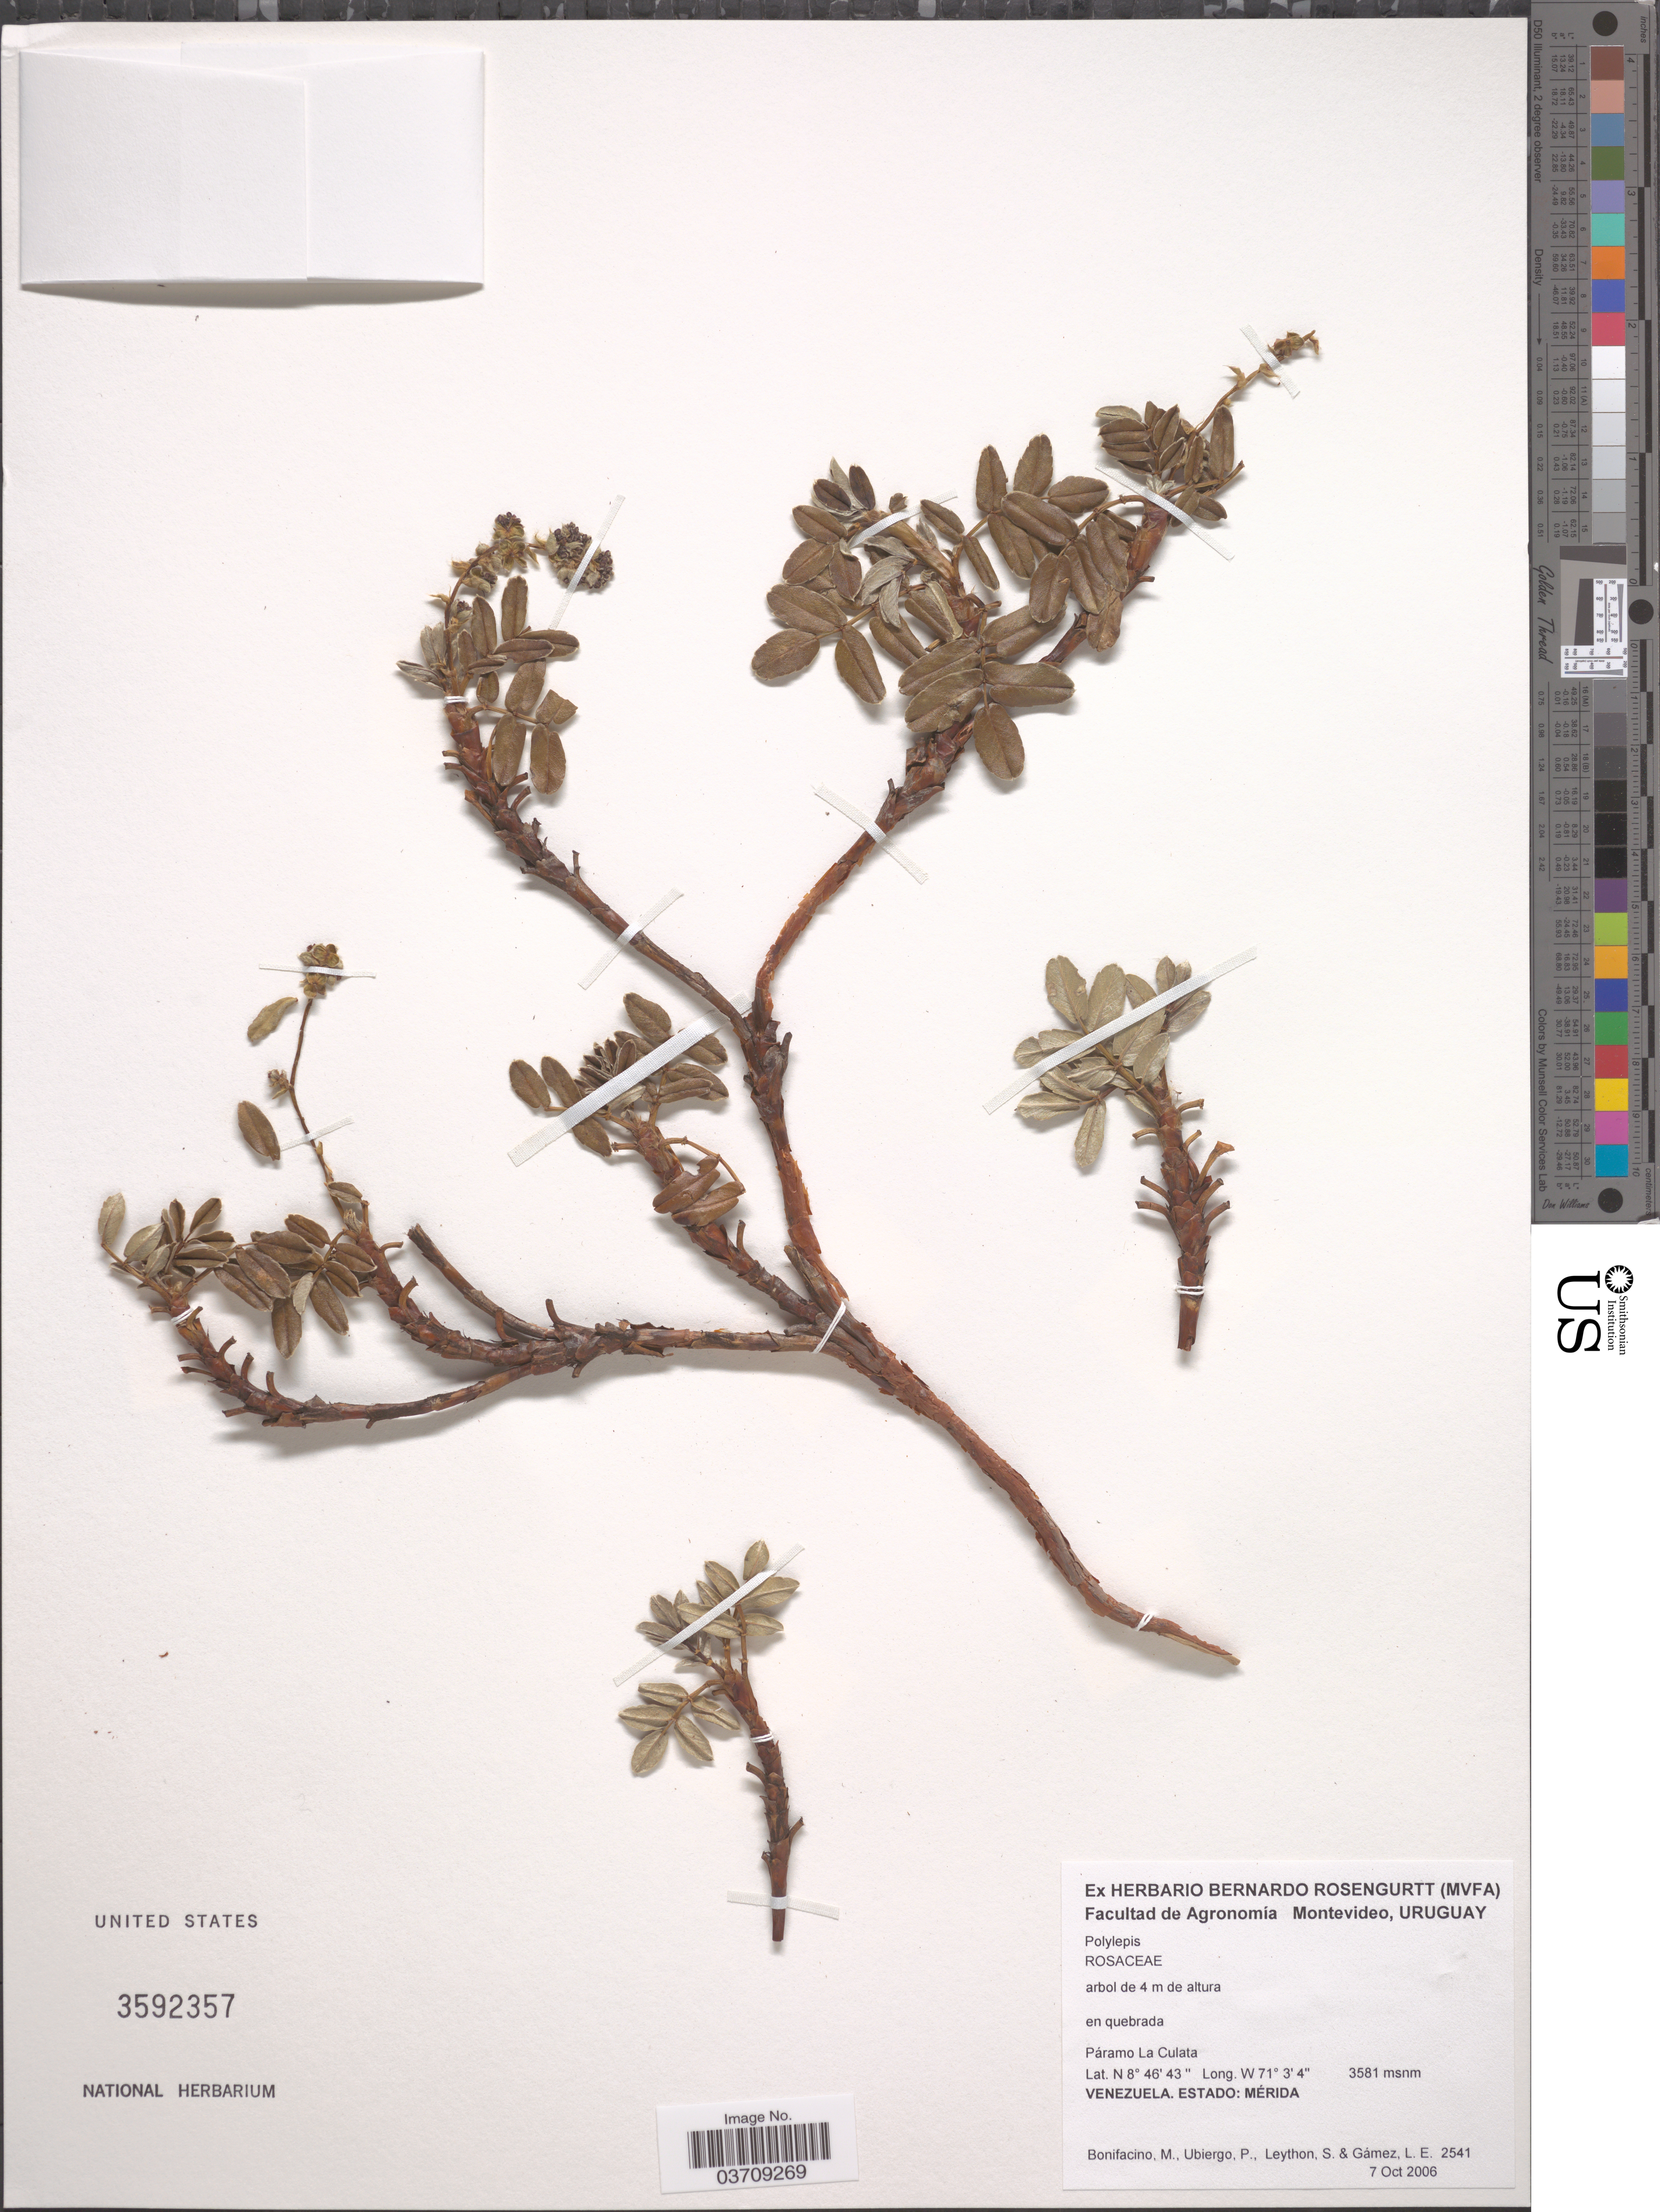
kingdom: Plantae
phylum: Tracheophyta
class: Magnoliopsida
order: Rosales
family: Rosaceae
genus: Polylepis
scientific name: Polylepis sp.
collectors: M. Bonifacino, P. Ubiergo, S. Leython & L. Gamez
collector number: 2541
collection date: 2006-10-07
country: Venezuela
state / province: Merida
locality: Páramo La Culata.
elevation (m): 3581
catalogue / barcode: US 3592357